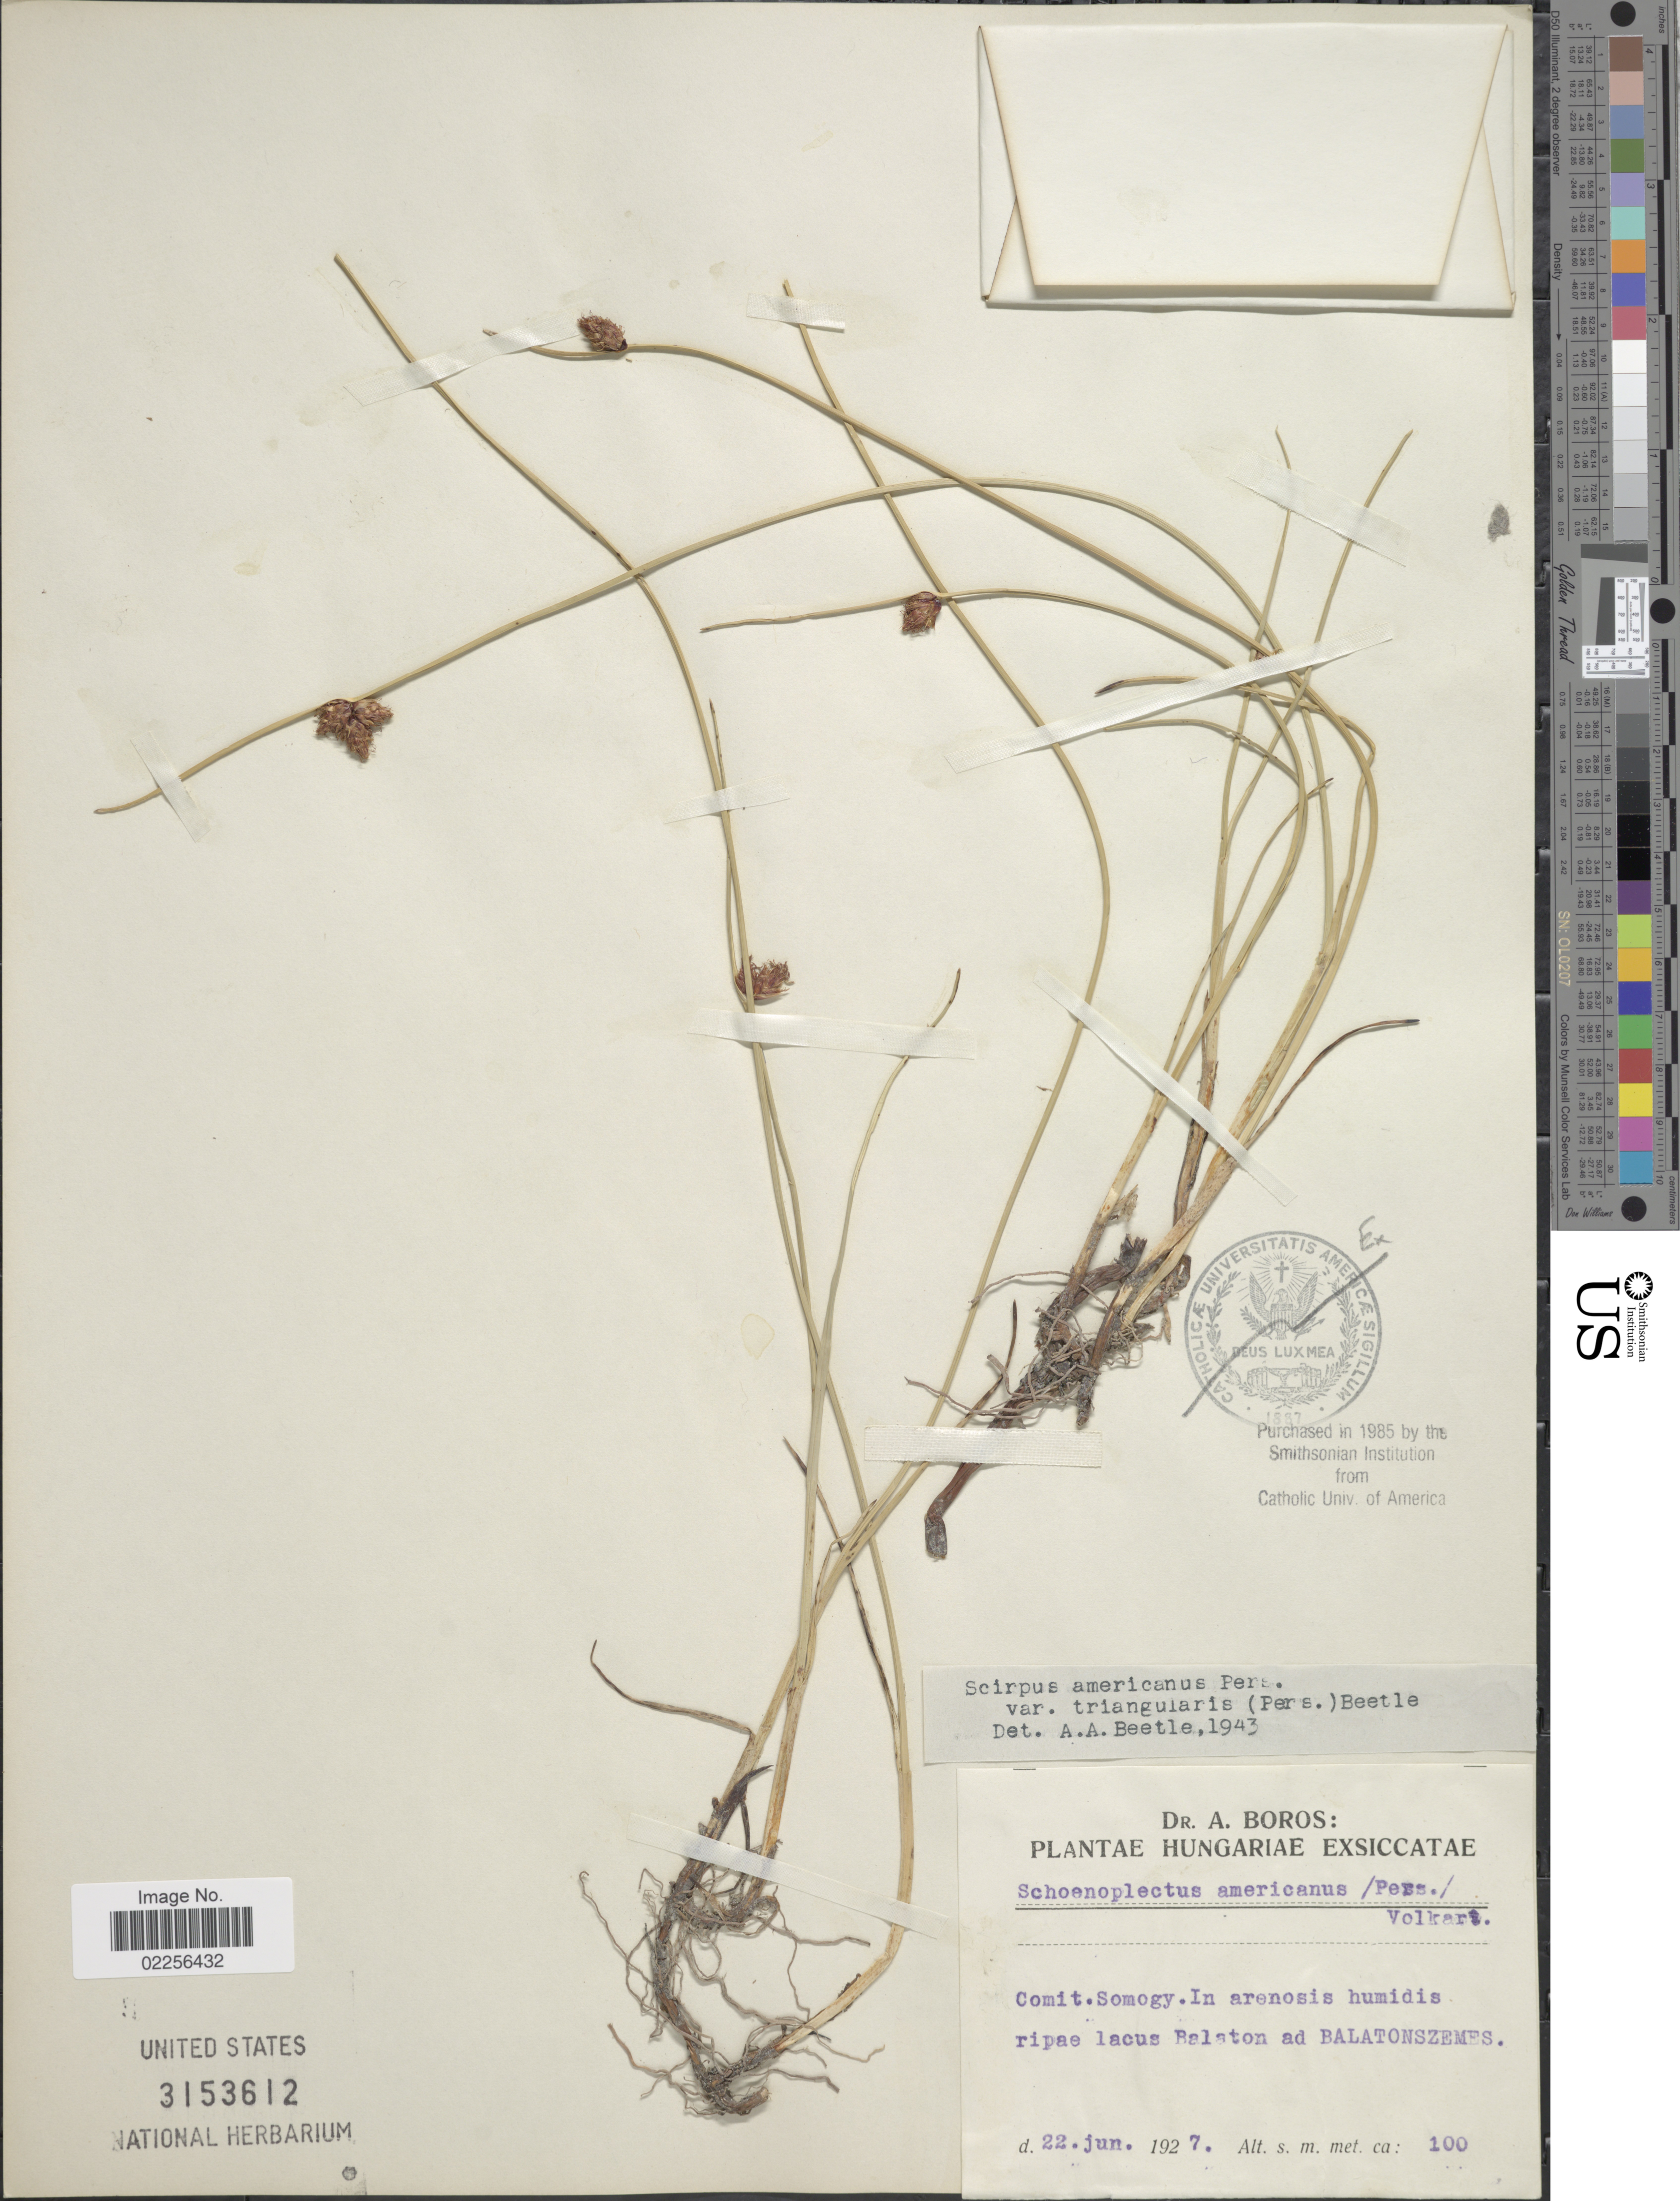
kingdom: Plantae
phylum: Tracheophyta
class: Liliopsida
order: Poales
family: Cyperaceae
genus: Schoenoplectus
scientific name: Schoenoplectus pungens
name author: (Vahl) Palla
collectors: Á. Boros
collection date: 1927-06-22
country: Hungary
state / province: Somogy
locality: Somogy, lacus Balston ad Balat on ad Balatonszemes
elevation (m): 100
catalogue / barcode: US 3153612